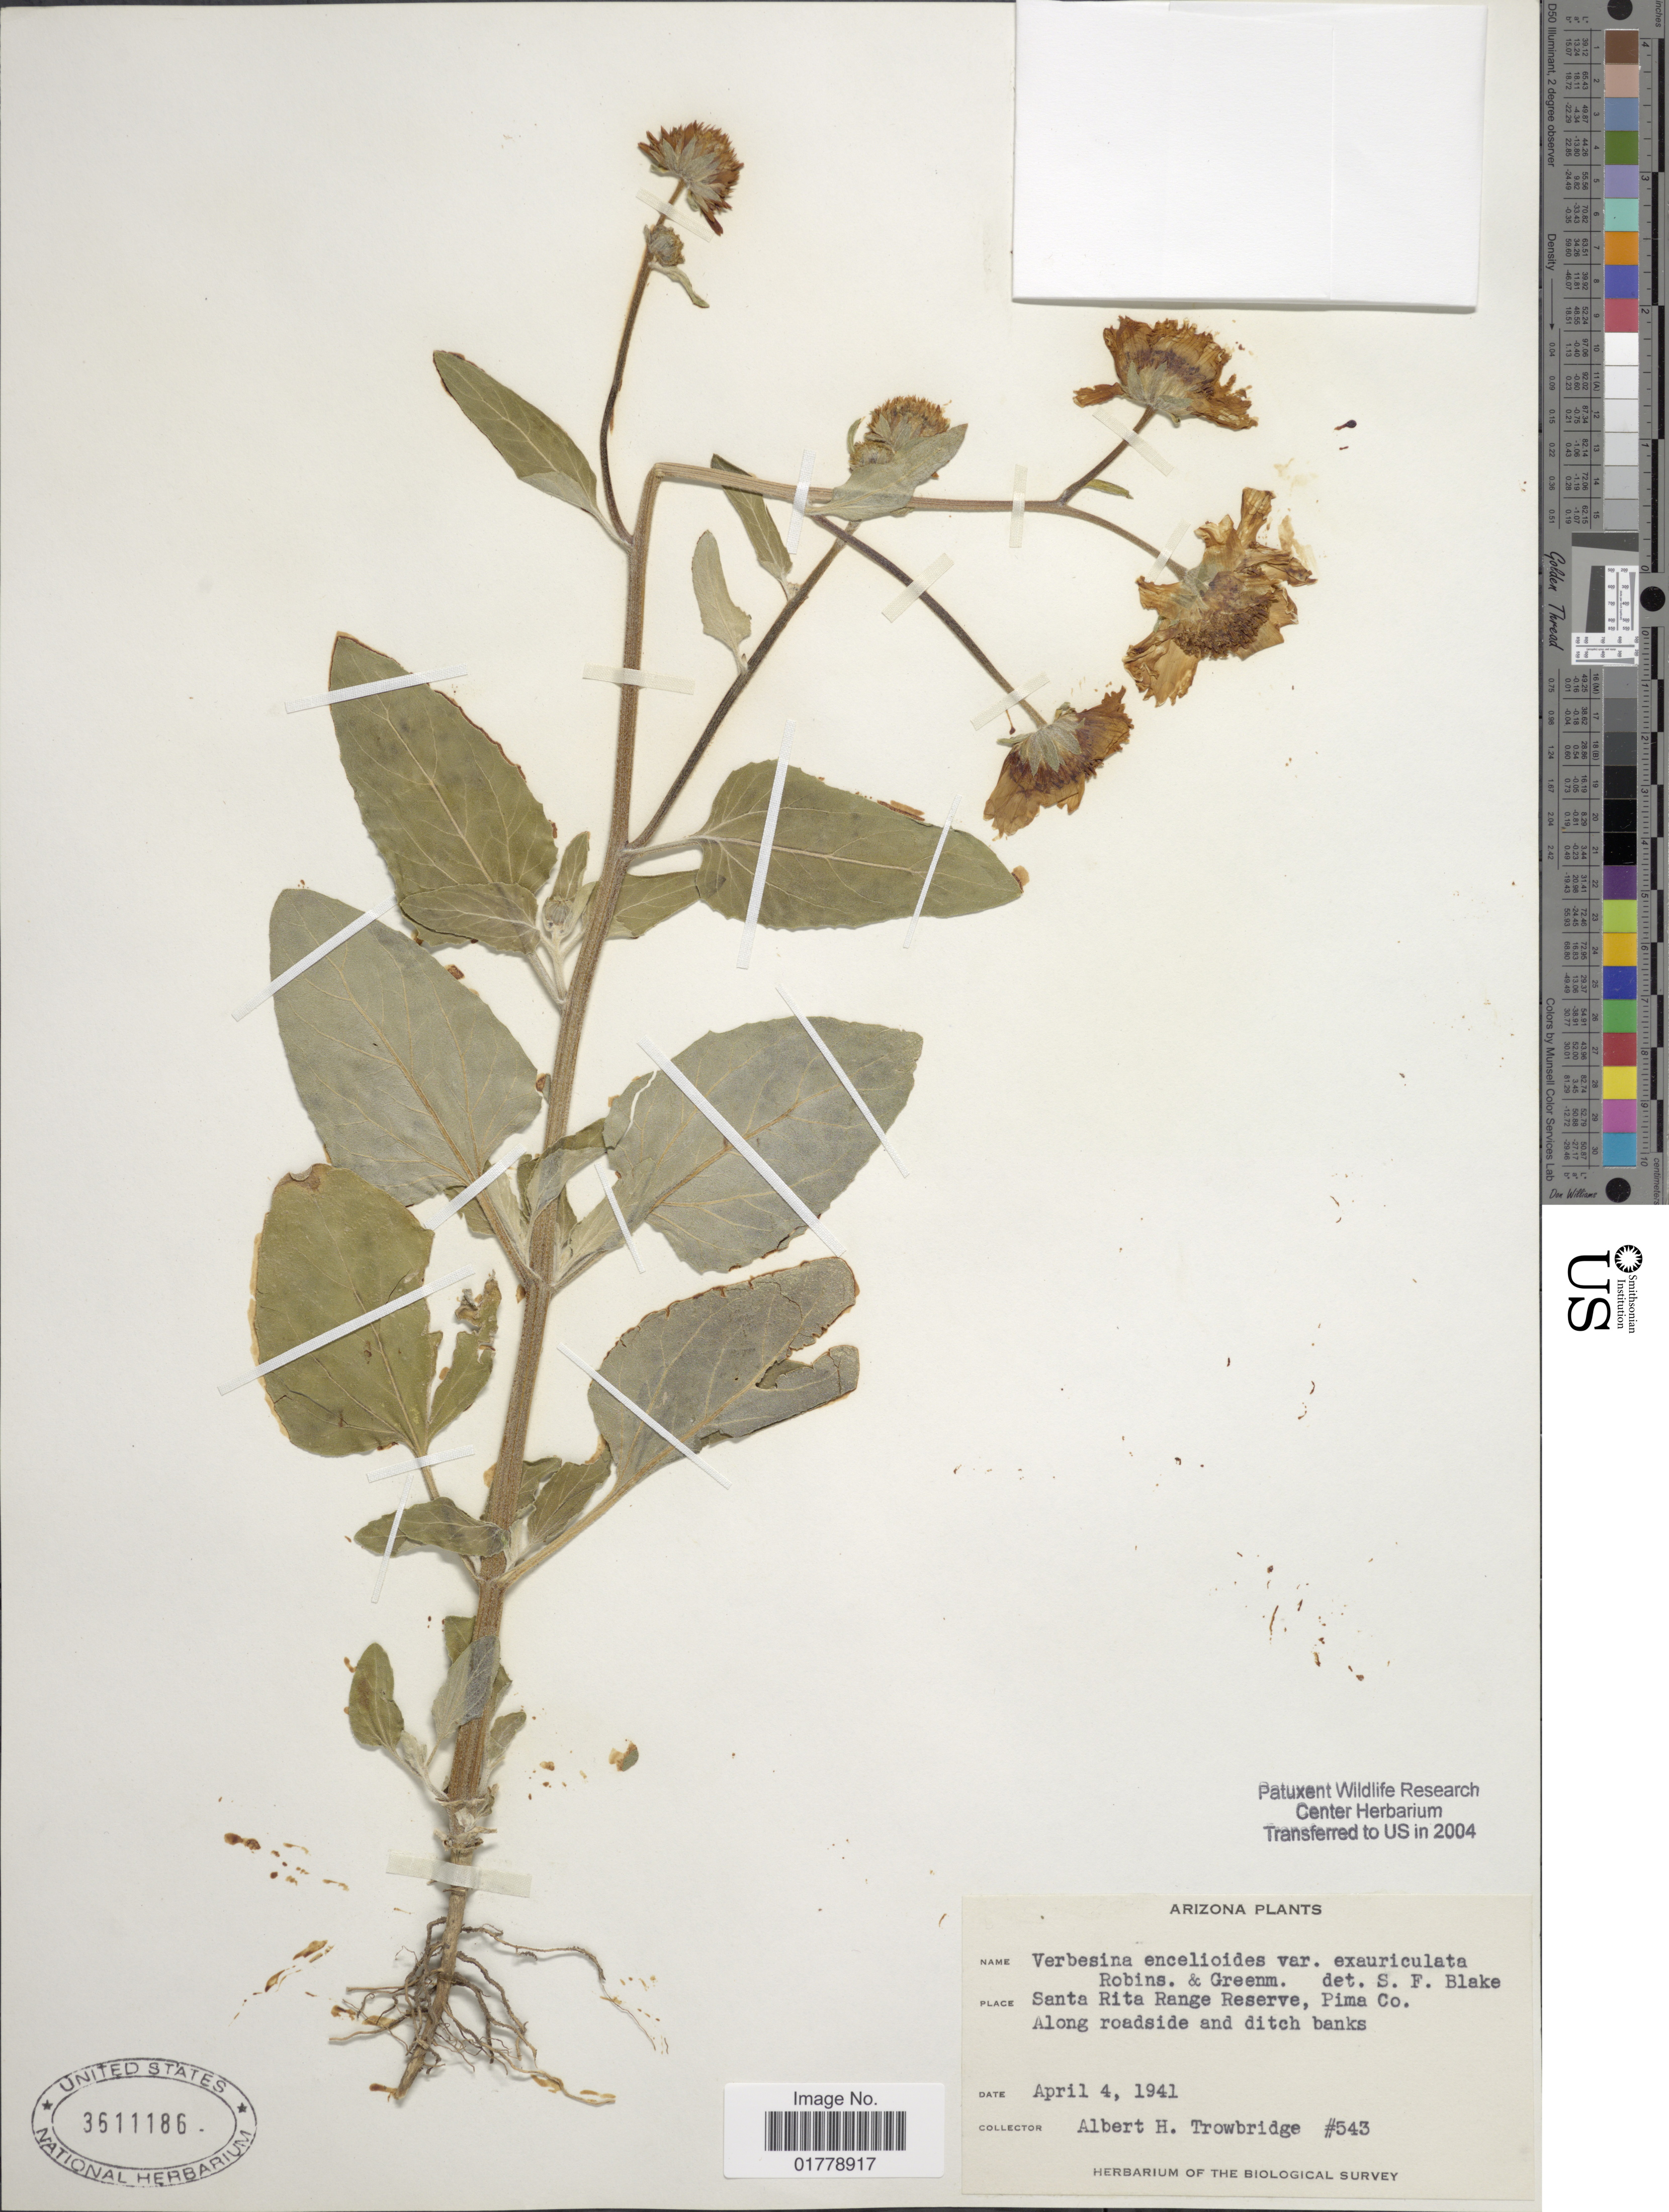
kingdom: Plantae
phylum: Tracheophyta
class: Magnoliopsida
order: Asterales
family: Asteraceae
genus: Verbesina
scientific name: Verbesina encelioides var. cana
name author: (B.L. Rob.) Greenm.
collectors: A. H. Trowbridge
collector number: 543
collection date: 1941-04-04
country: United States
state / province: Arizona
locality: Santa Rita Range Reserve, Pima Co. along roadside and ditch banks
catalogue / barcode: US 3611186